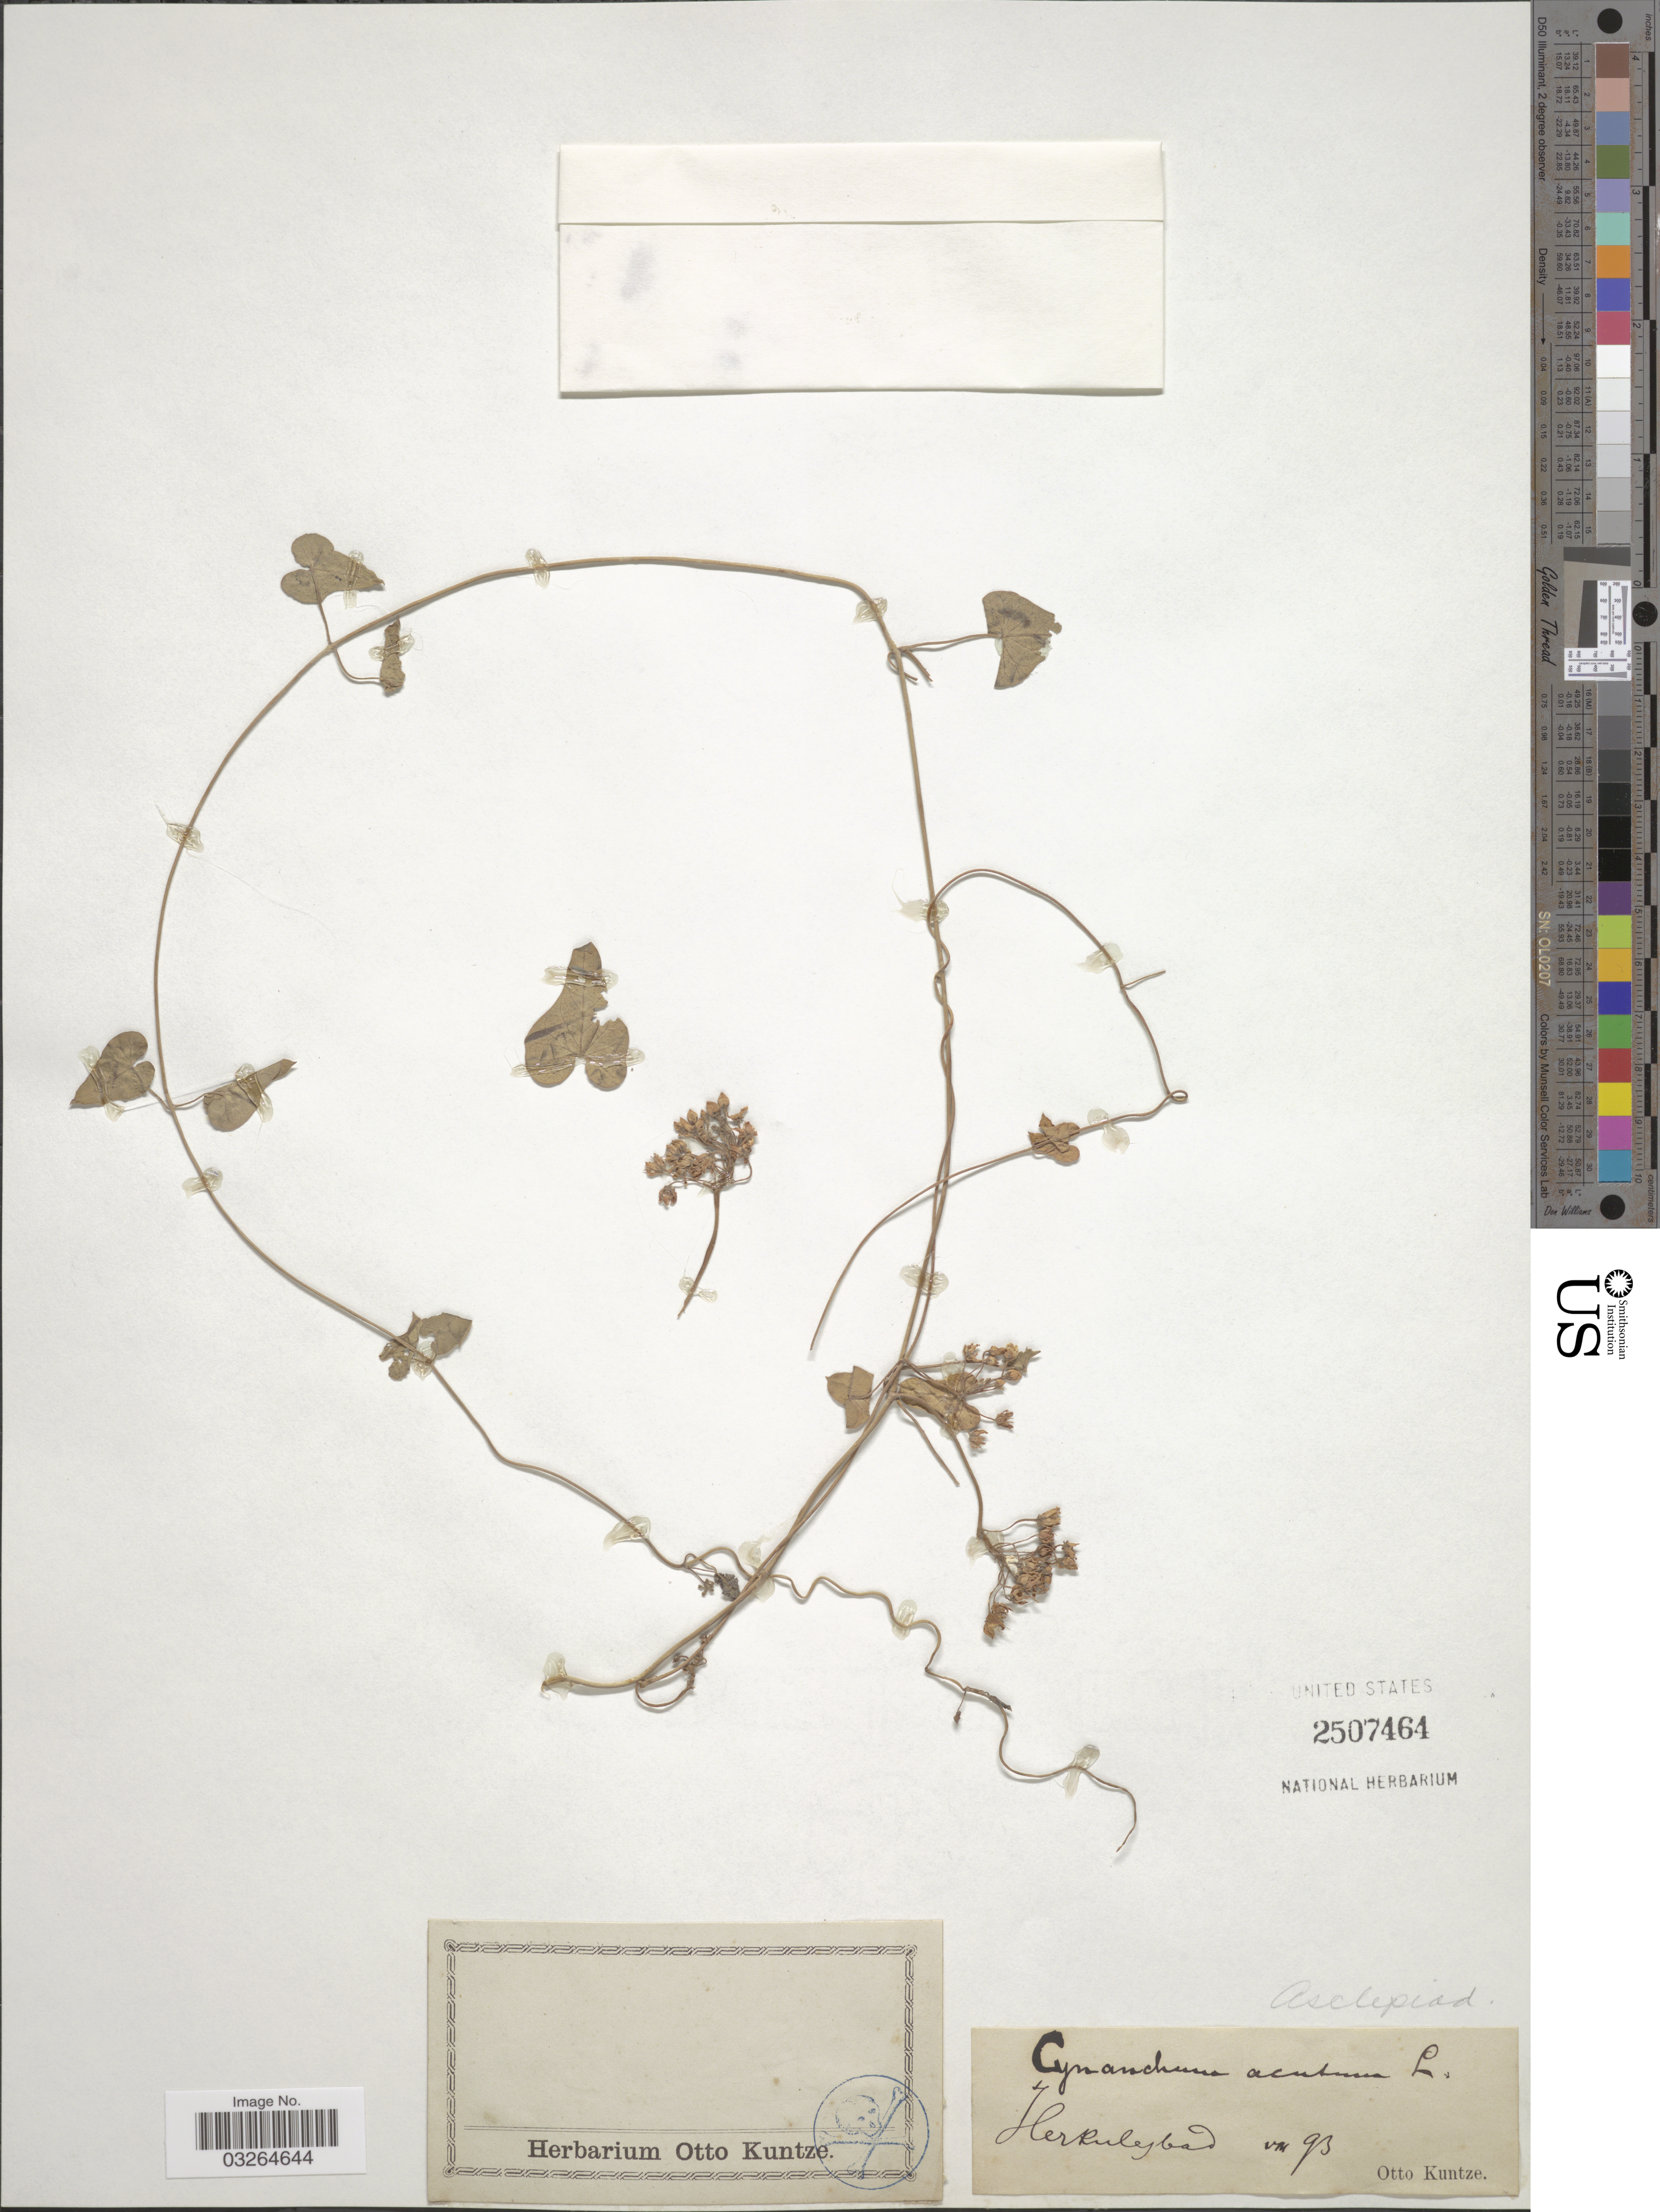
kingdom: Plantae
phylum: Tracheophyta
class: Magnoliopsida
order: Gentianales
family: Apocynaceae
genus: Cynanchum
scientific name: Cynanchum acutum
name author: L.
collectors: C.E.O. Kuntze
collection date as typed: Transcribed d/m/y: /8/93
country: Romania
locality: Herkulesbad.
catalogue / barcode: US 2507464